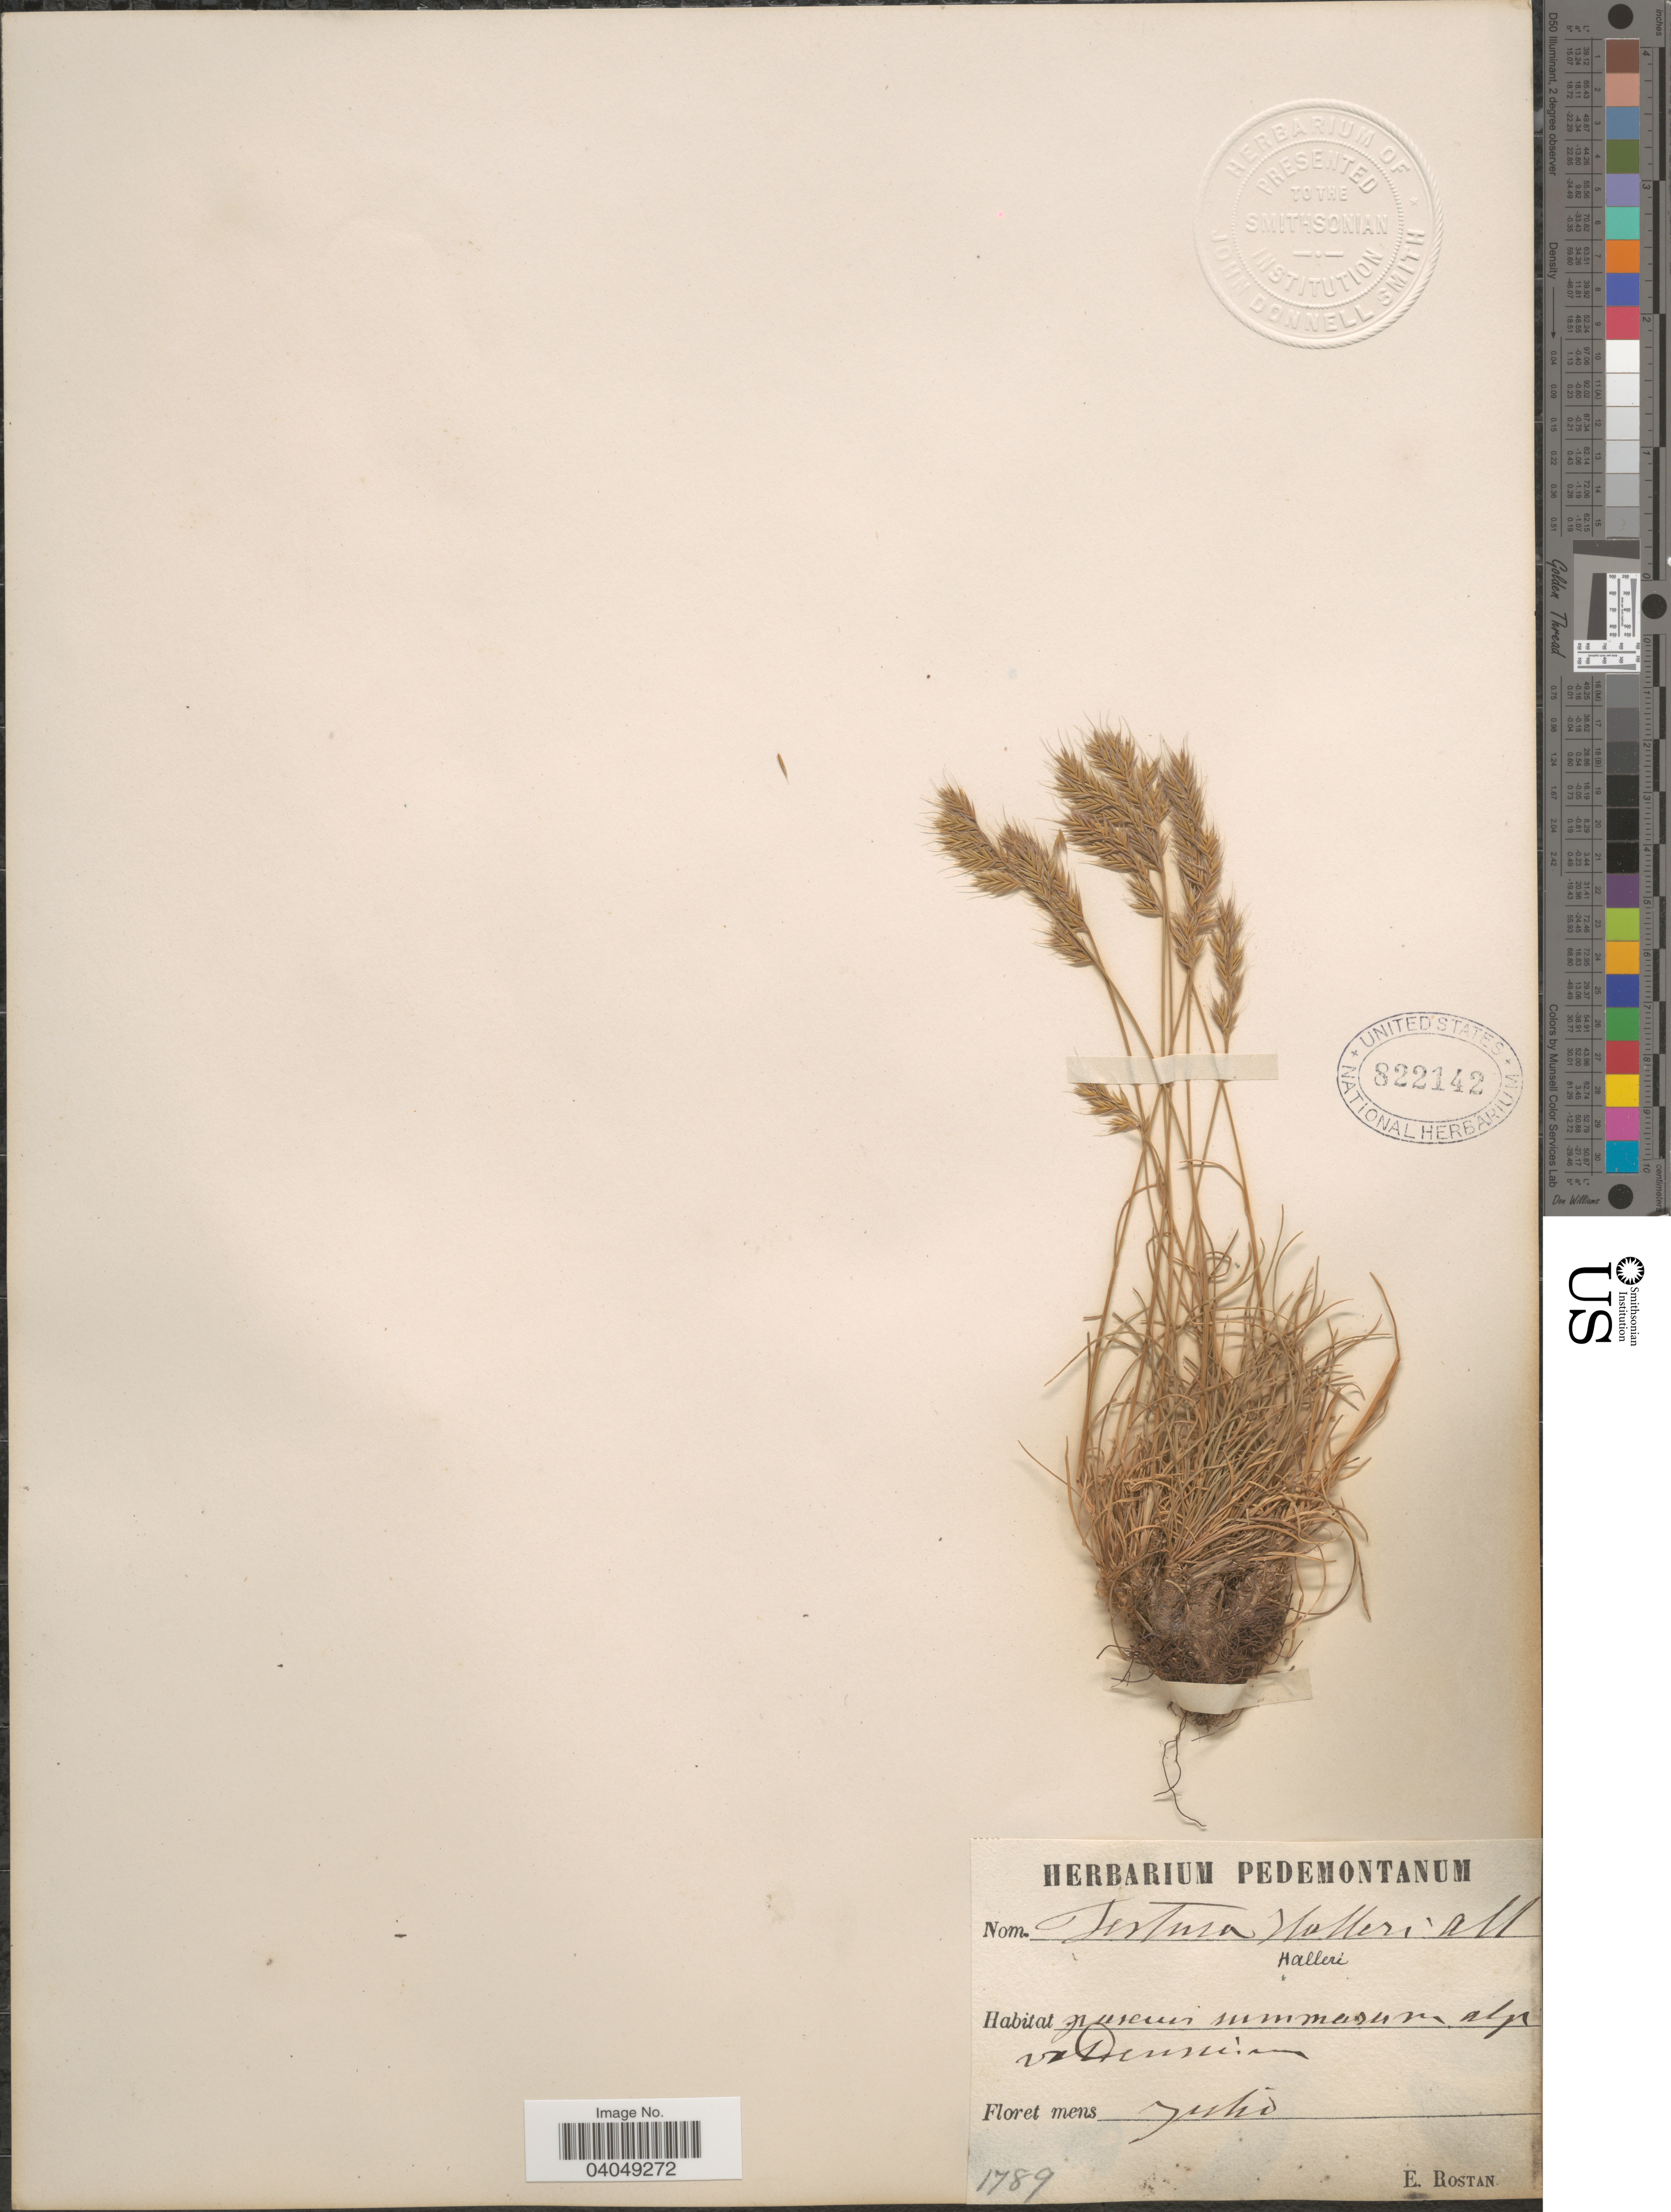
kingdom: Plantae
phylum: Tracheophyta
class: Liliopsida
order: Poales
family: Poaceae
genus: Festuca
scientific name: Festuca halleri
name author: All.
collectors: E. Rostan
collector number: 1789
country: Italy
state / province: Piedmont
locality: Pascuis musmarum alp Valdensum. [interpreted]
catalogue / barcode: US 822142